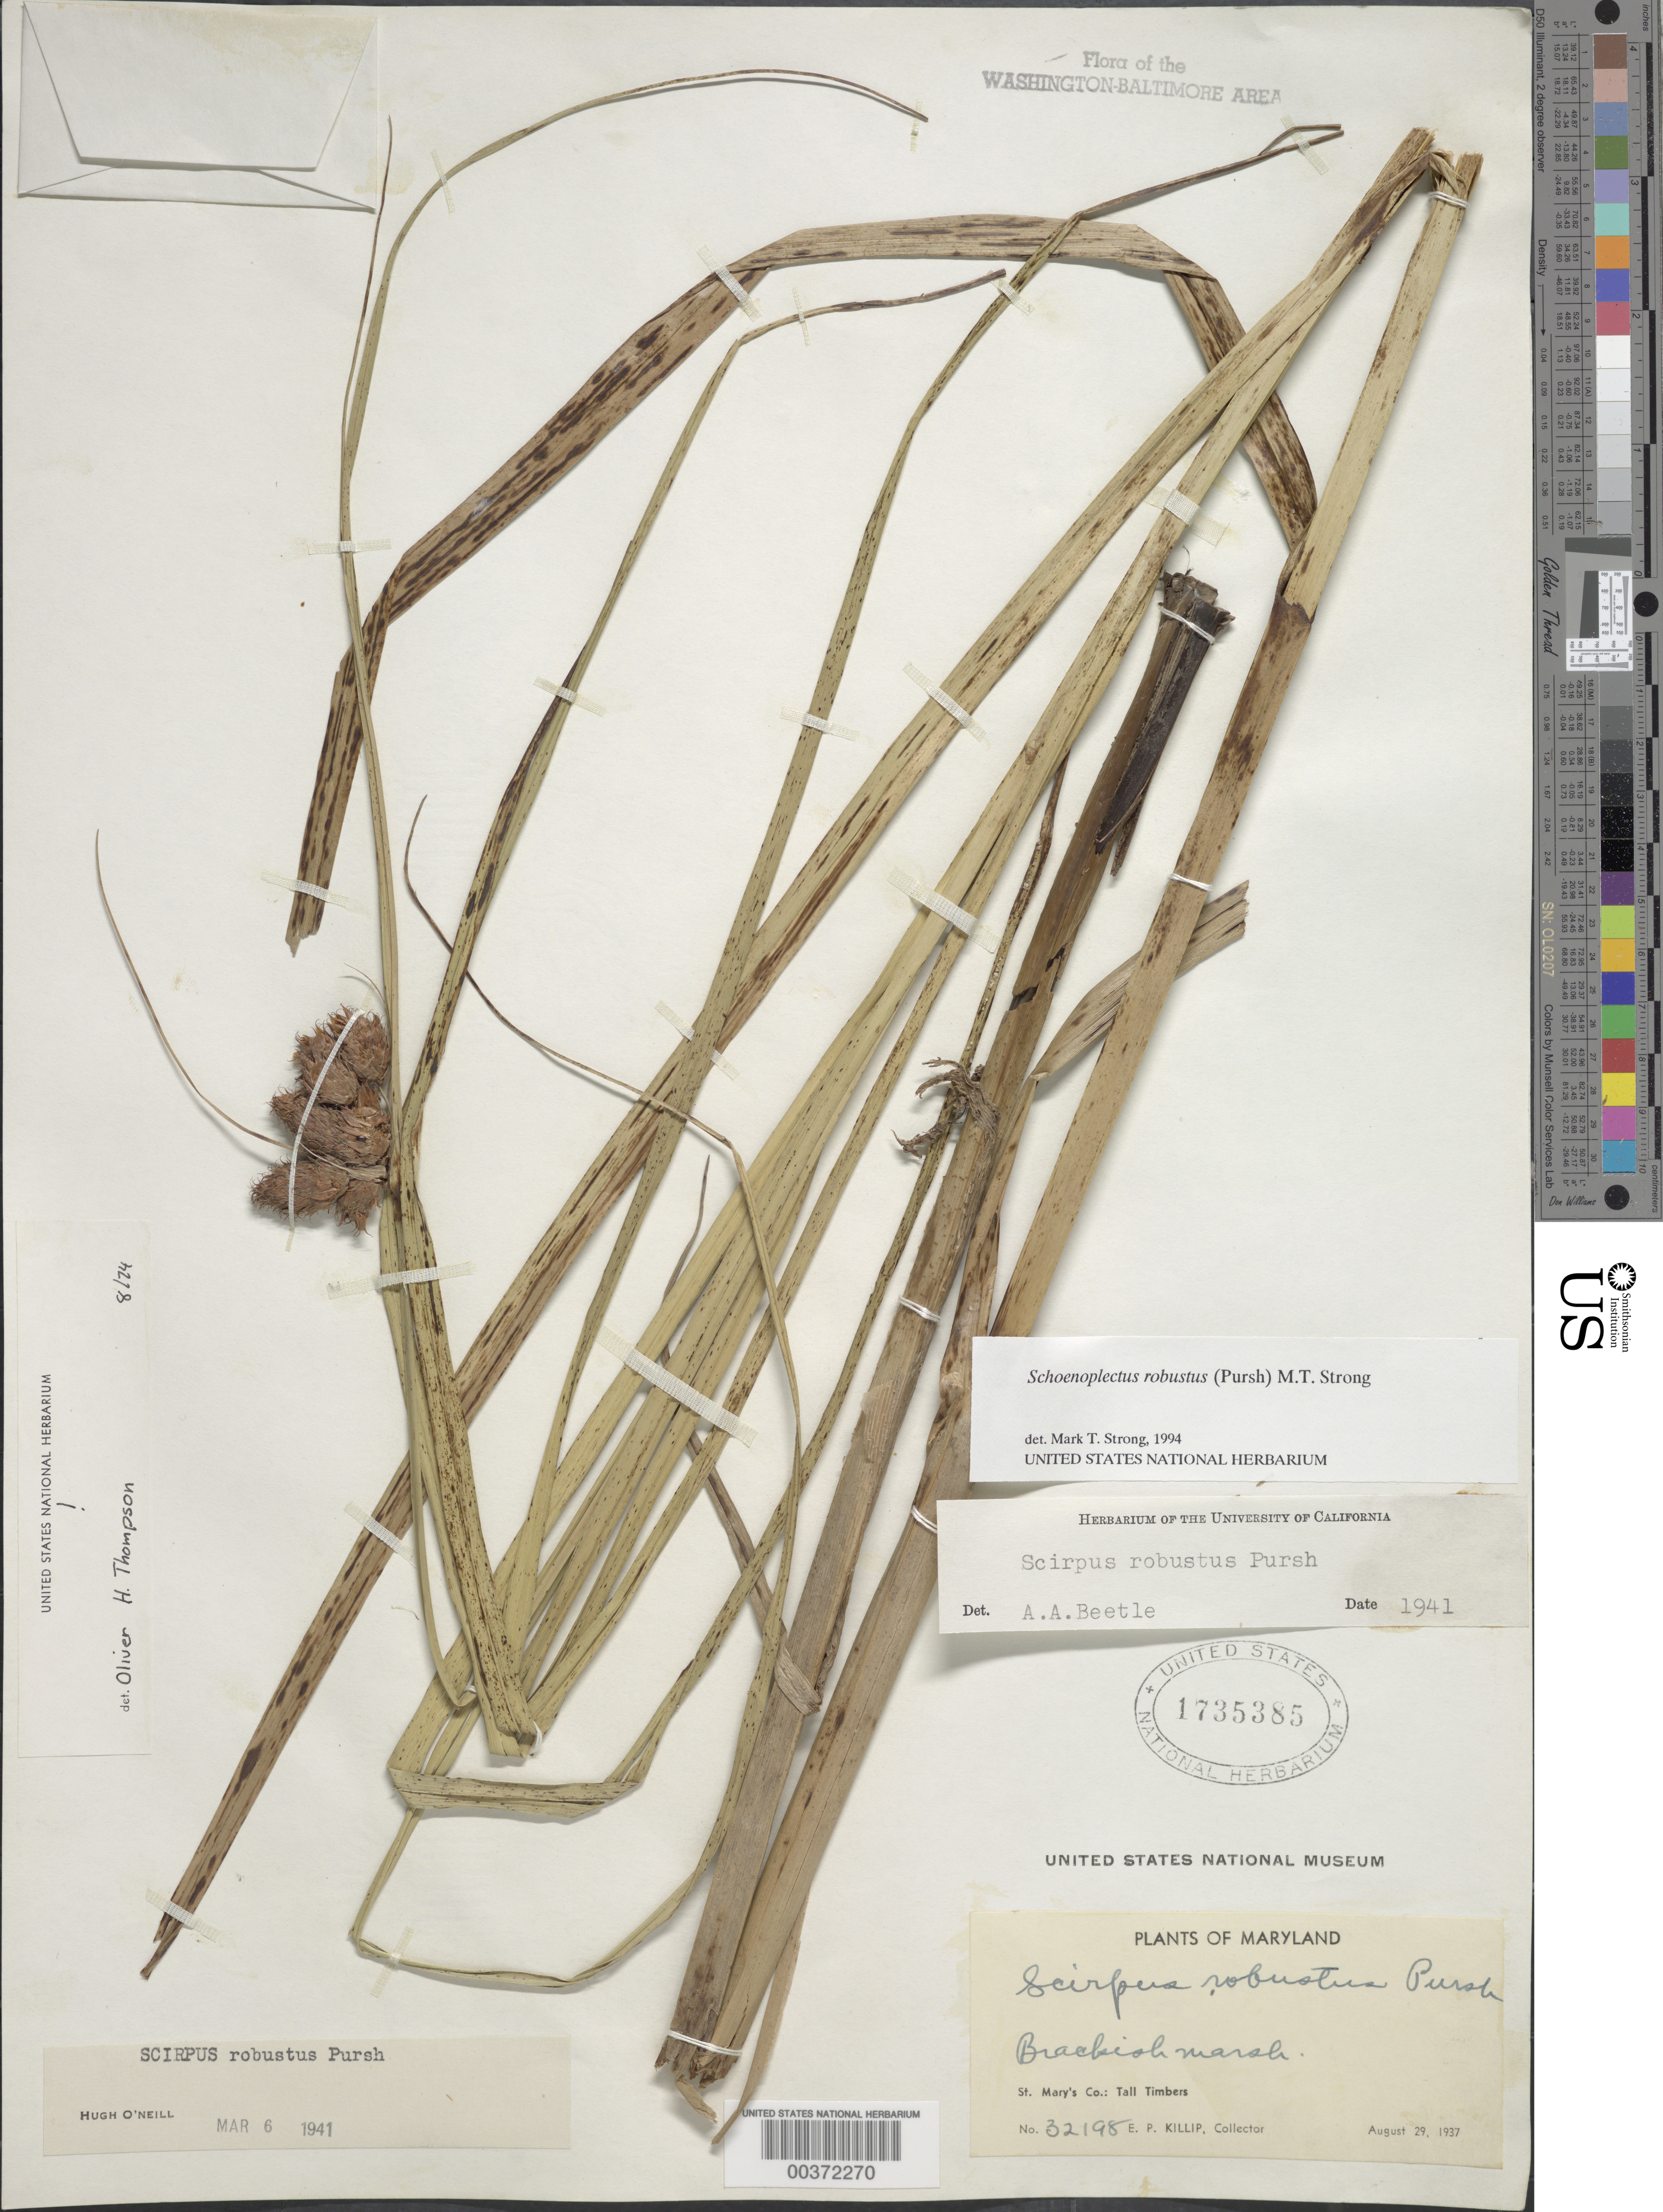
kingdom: Plantae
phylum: Tracheophyta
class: Liliopsida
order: Poales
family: Cyperaceae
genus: Bolboschoenus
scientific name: Bolboschoenus robustus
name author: (Pursh) Soják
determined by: Strong, M. T., (US), Smithsonian Institution - National Museum of Natural History (UNITED STATES)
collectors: E. P. Killip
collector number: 32198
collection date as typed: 29 Aug 1937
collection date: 1937-08-29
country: United States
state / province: Maryland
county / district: St. Mary's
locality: Tall Timbers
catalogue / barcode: US 1735385